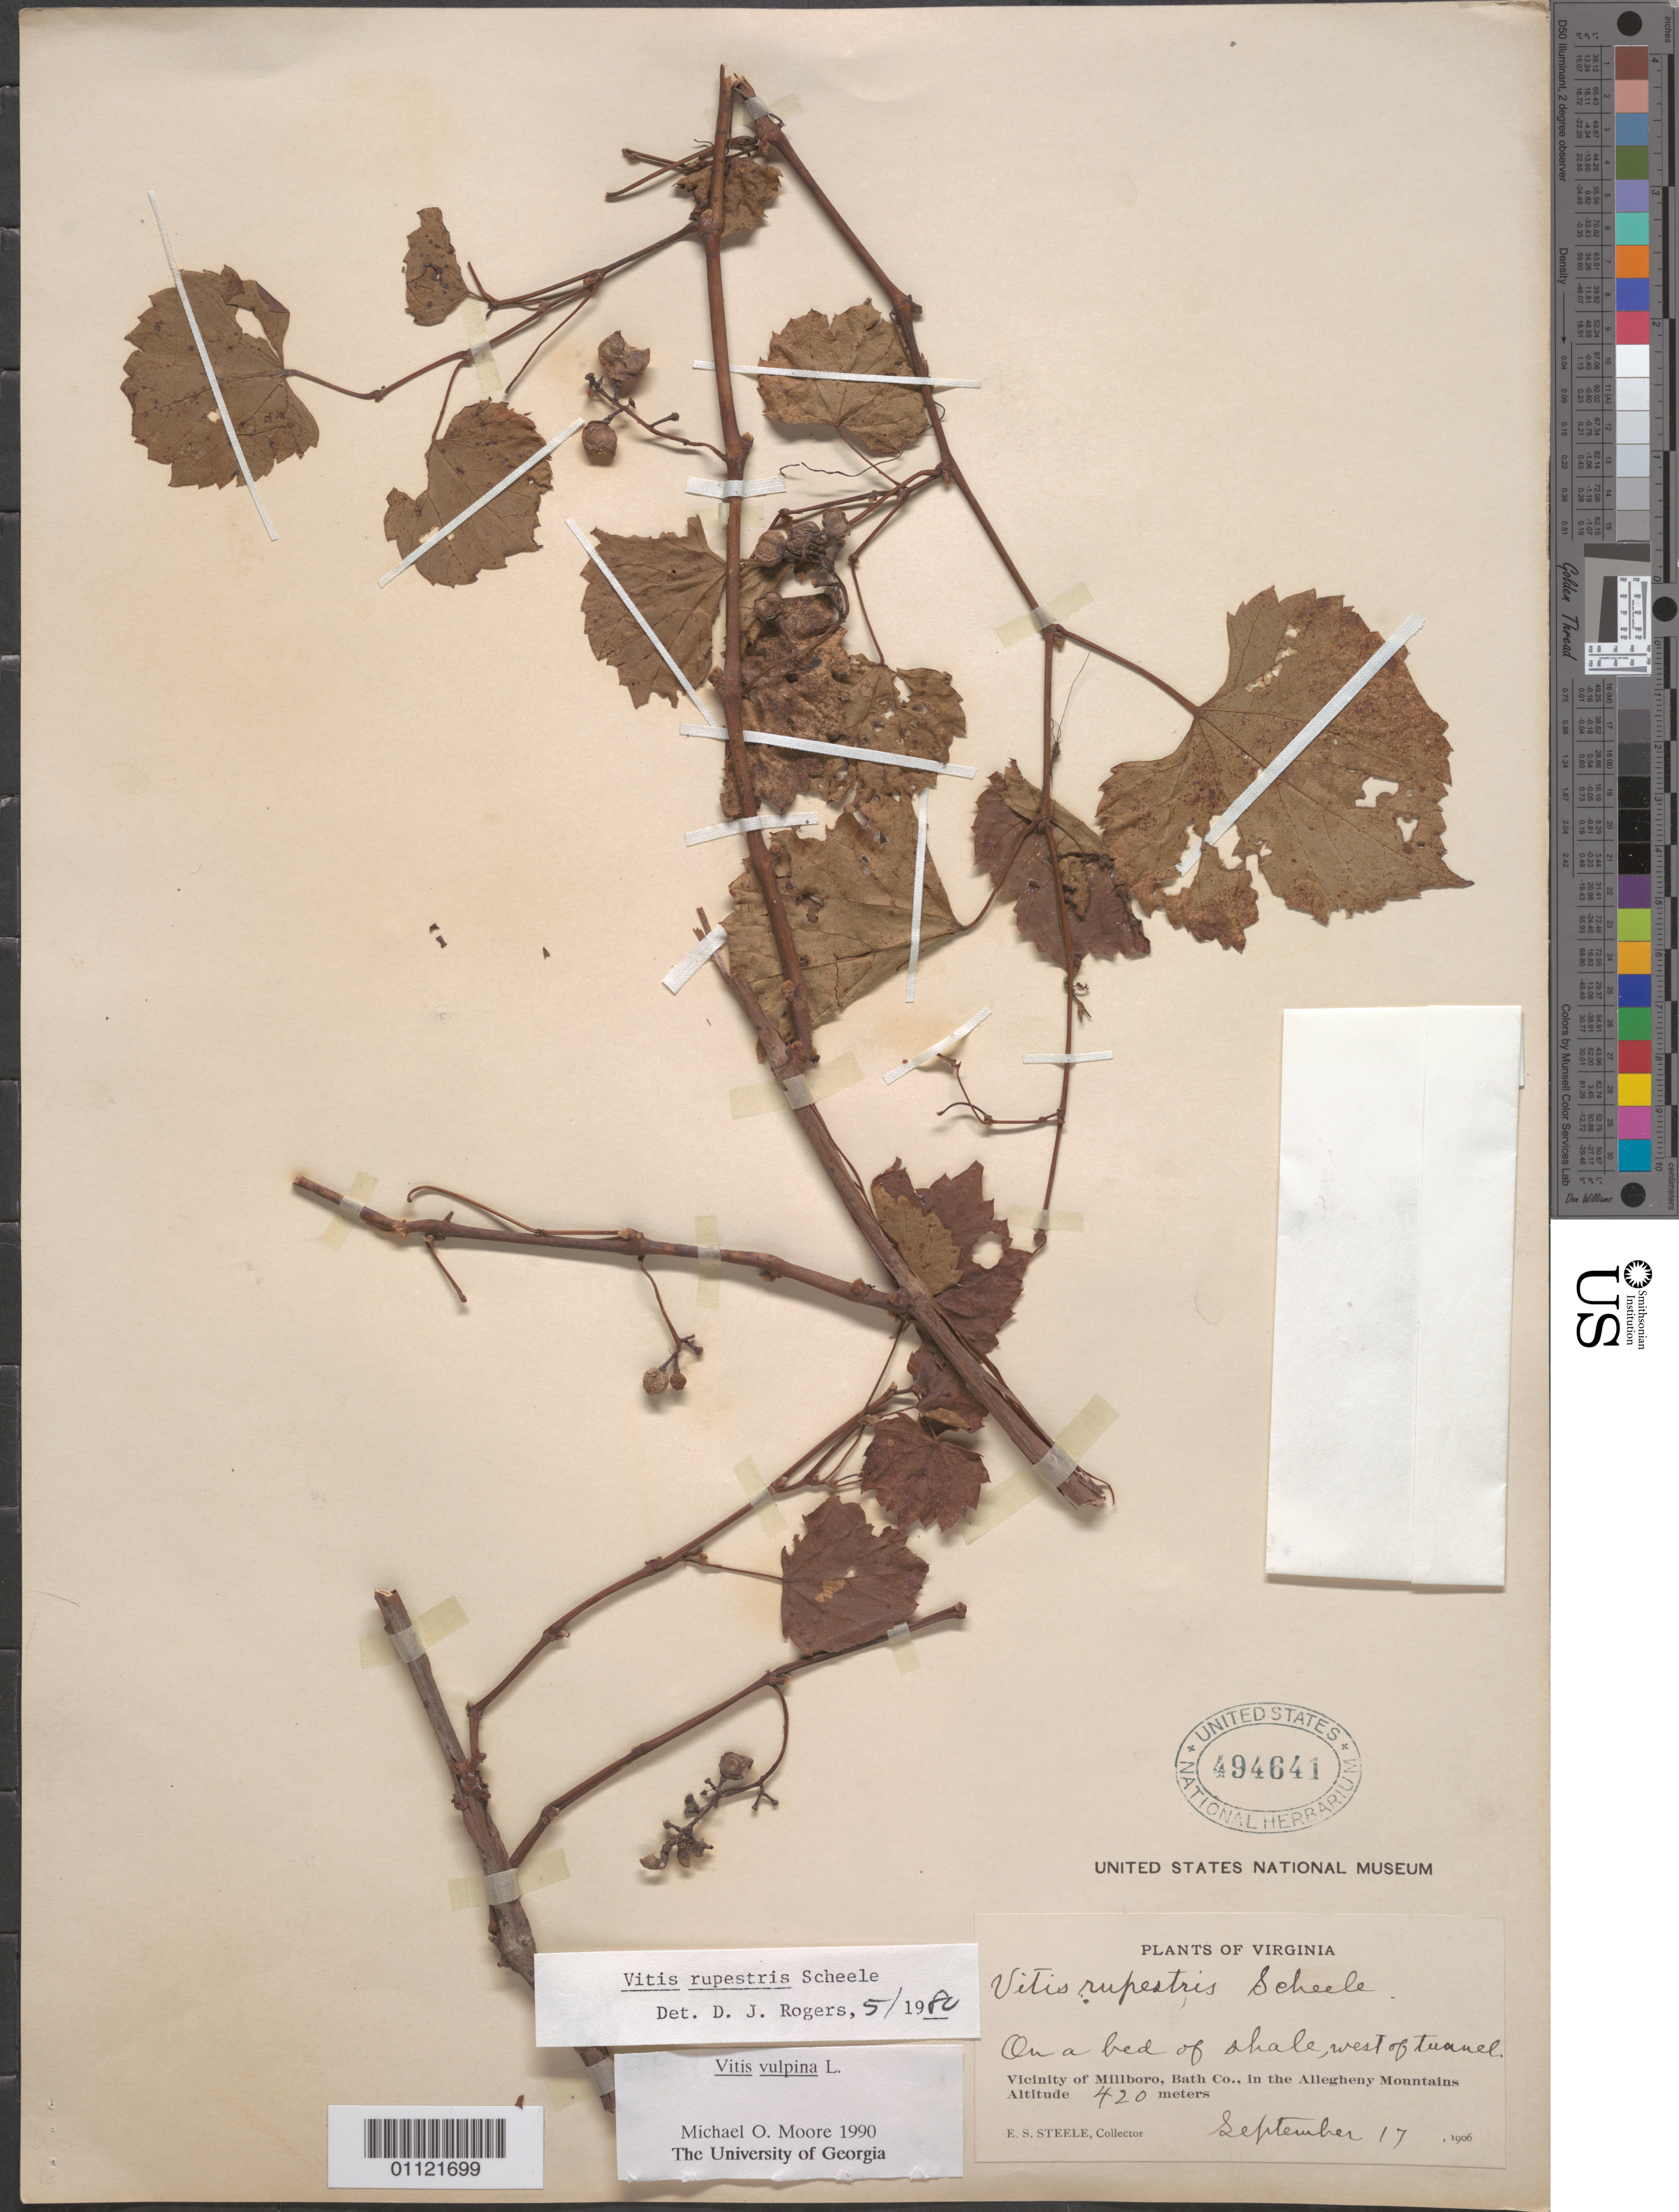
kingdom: Plantae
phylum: Tracheophyta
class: Magnoliopsida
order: Vitales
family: Vitaceae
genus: Vitis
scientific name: Vitis vulpina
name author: L.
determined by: Moore, M. O.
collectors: E. Steele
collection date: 1906-09-17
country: United States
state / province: Virginia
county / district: Bath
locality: On a bed of ahale, west of tunnel. Vicinity of Millboro, in the Allegheny Mountains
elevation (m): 420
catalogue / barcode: US 494641